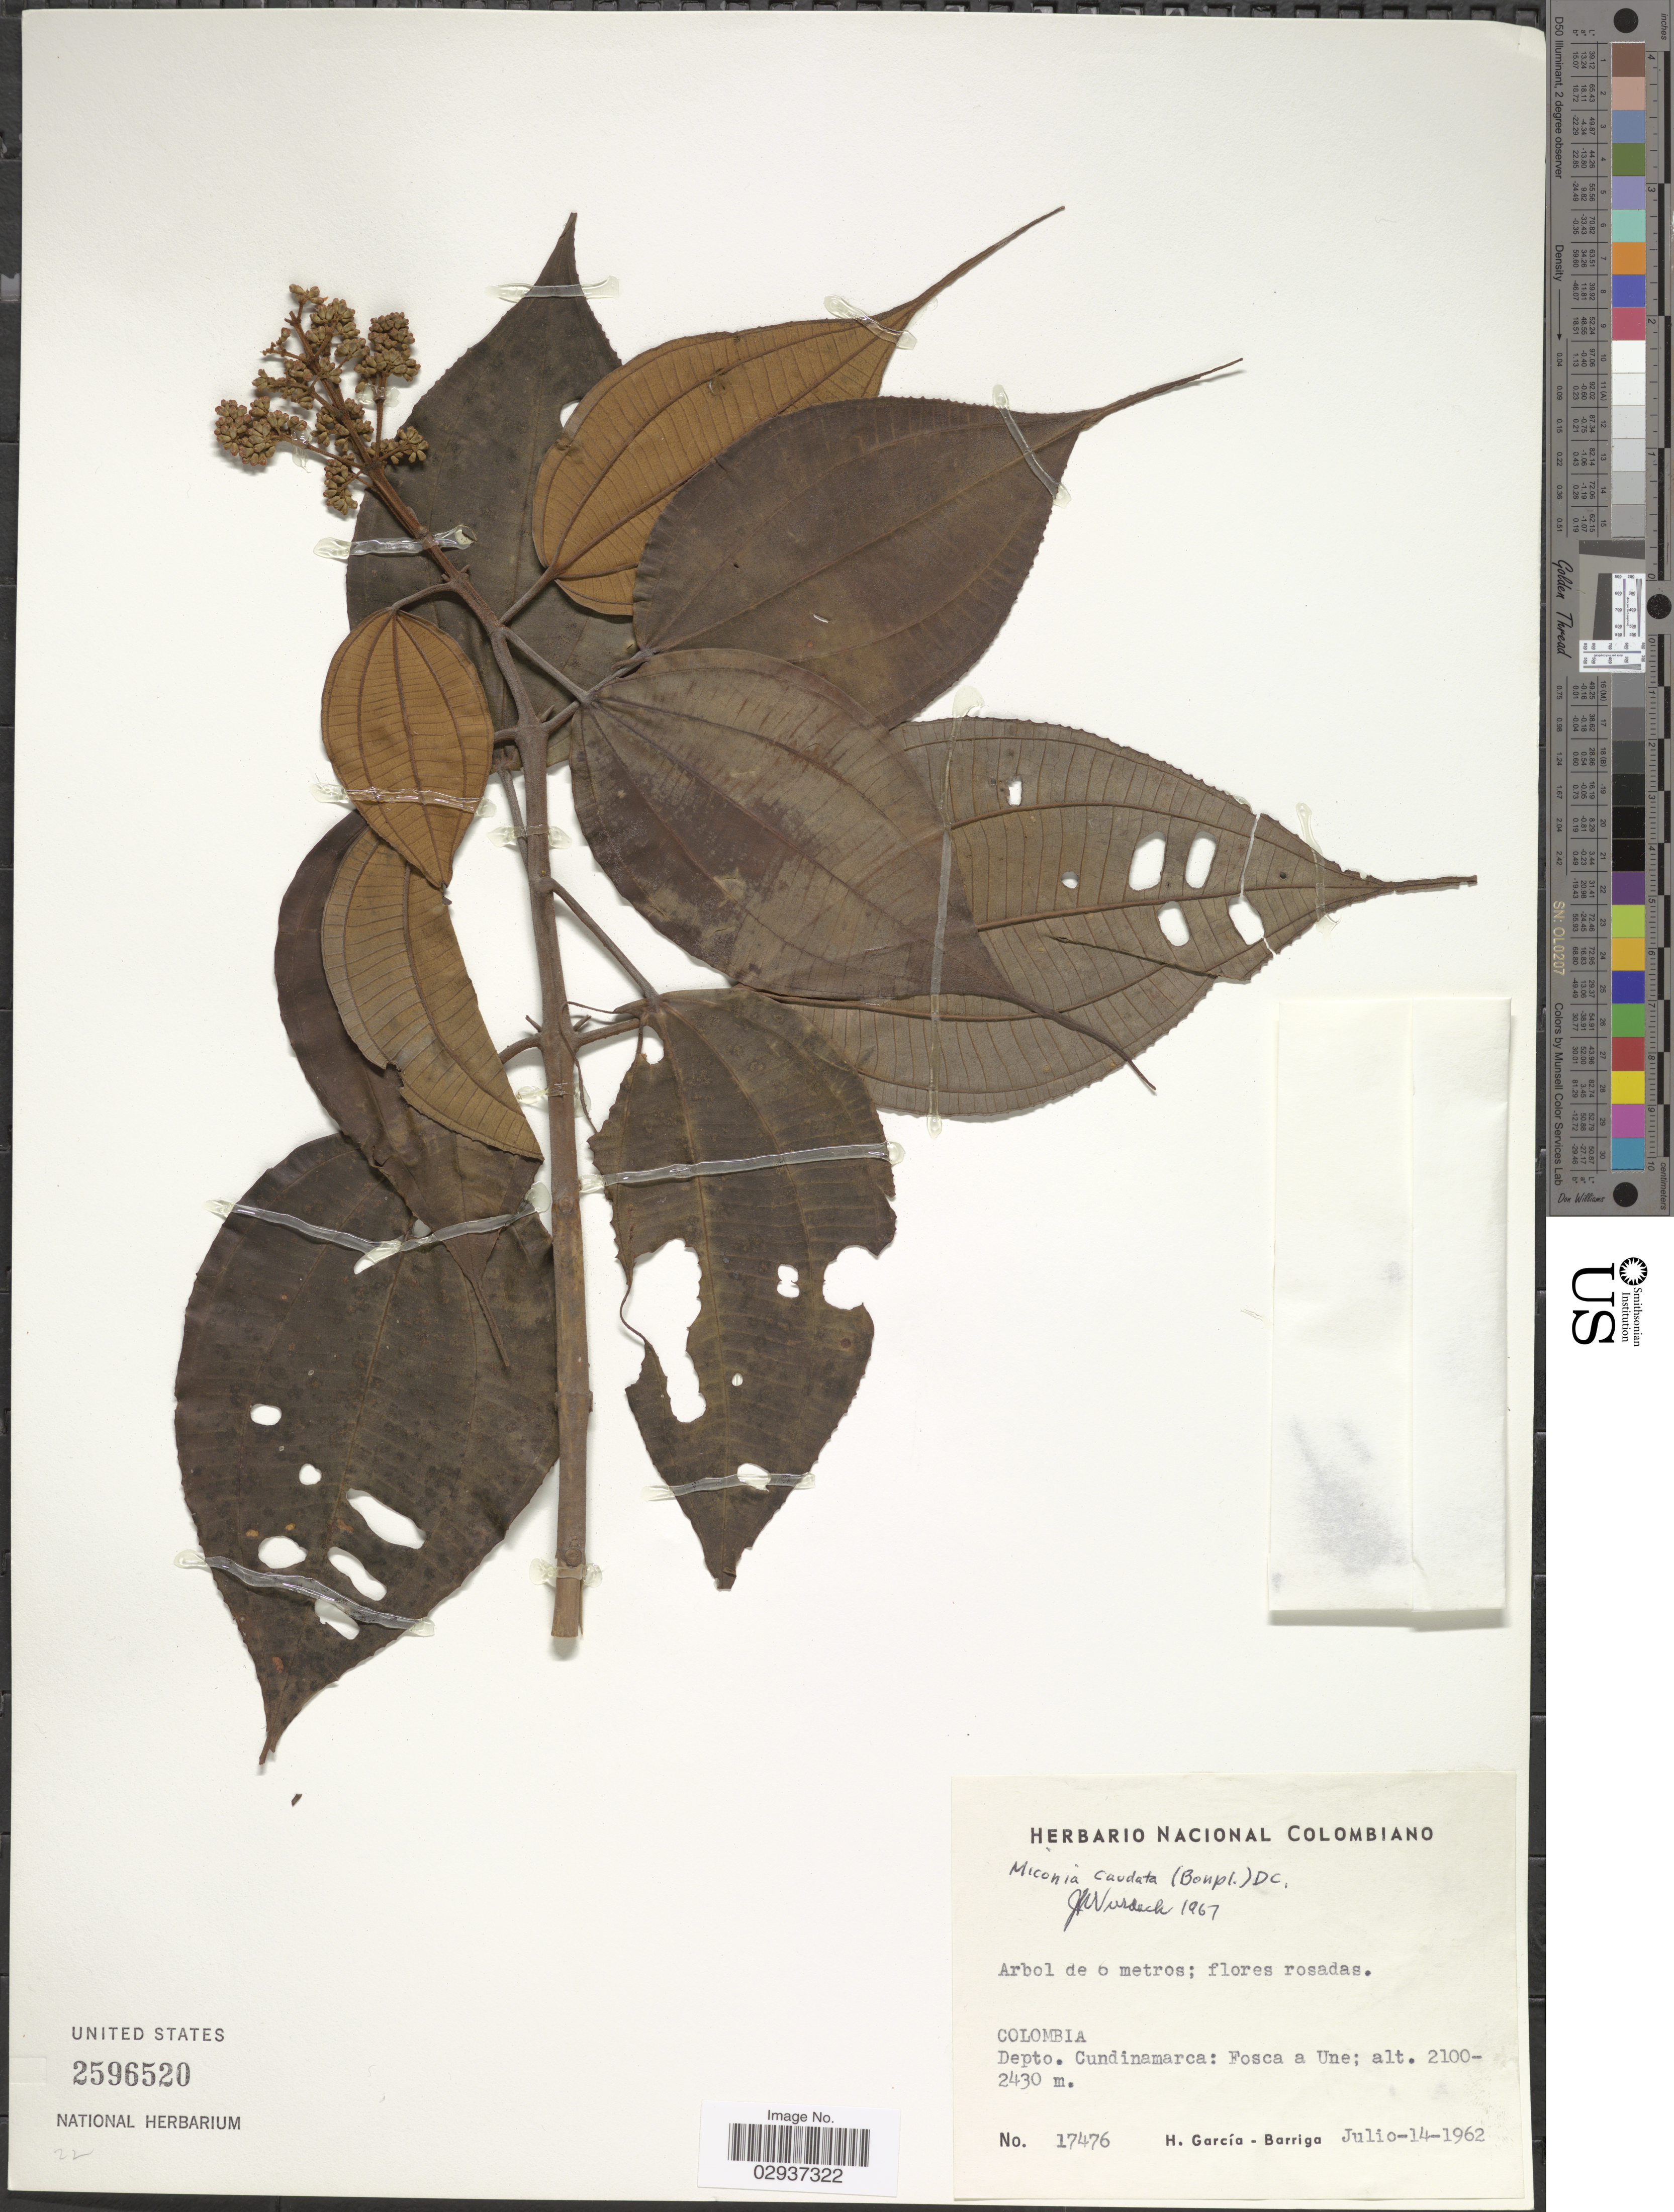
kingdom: Plantae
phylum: Tracheophyta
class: Magnoliopsida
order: Myrtales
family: Melastomataceae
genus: Miconia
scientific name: Miconia caudata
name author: (Bonpl.) DC.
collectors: H. García Barriga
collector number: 17476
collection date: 1962-07-14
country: Colombia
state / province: Cundinamarca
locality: Depto. Cundinamarca: Fosca a Une.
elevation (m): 2100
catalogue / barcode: US 2596520